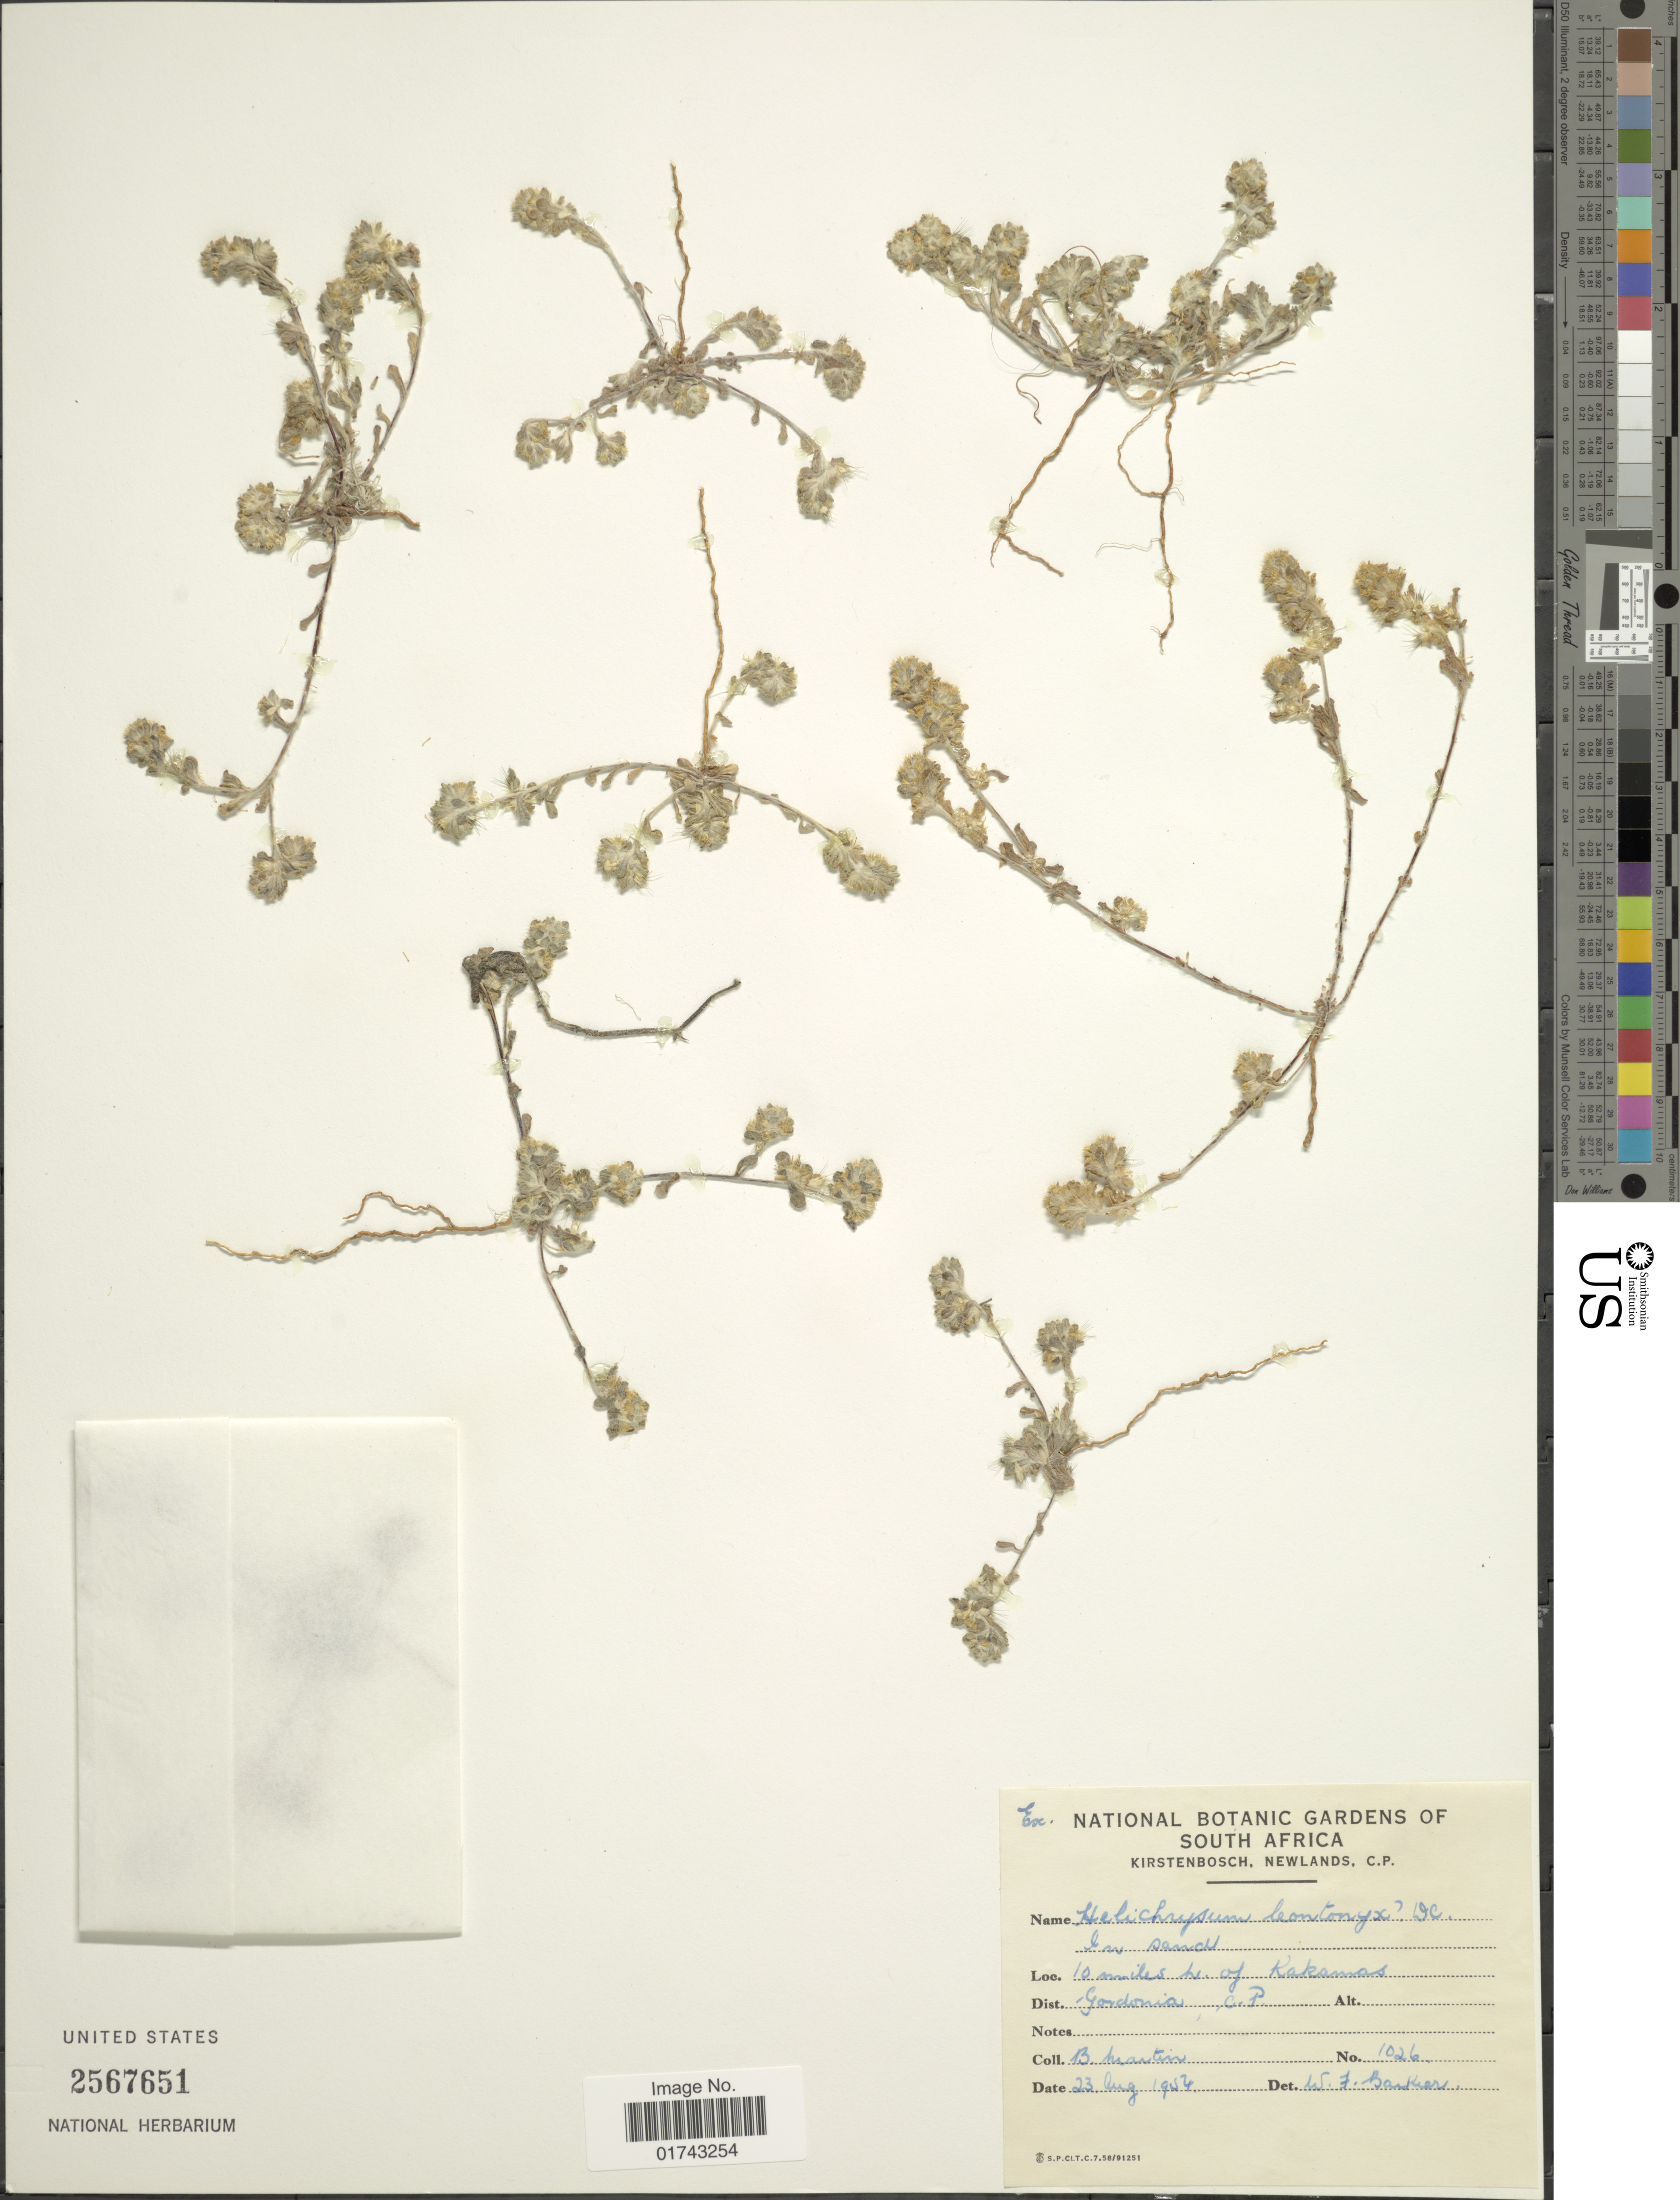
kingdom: Plantae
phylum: Tracheophyta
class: Magnoliopsida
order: Asterales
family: Asteraceae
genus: Helichrysum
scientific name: Helichrysum leontonyx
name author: DC.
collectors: B. Martin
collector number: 1026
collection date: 1954-08-23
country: South Africa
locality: Kirstenbosch, Newlands, C. P. 10 miles n. of Kaksmas, Gordonia C. P.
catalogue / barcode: US 2567651